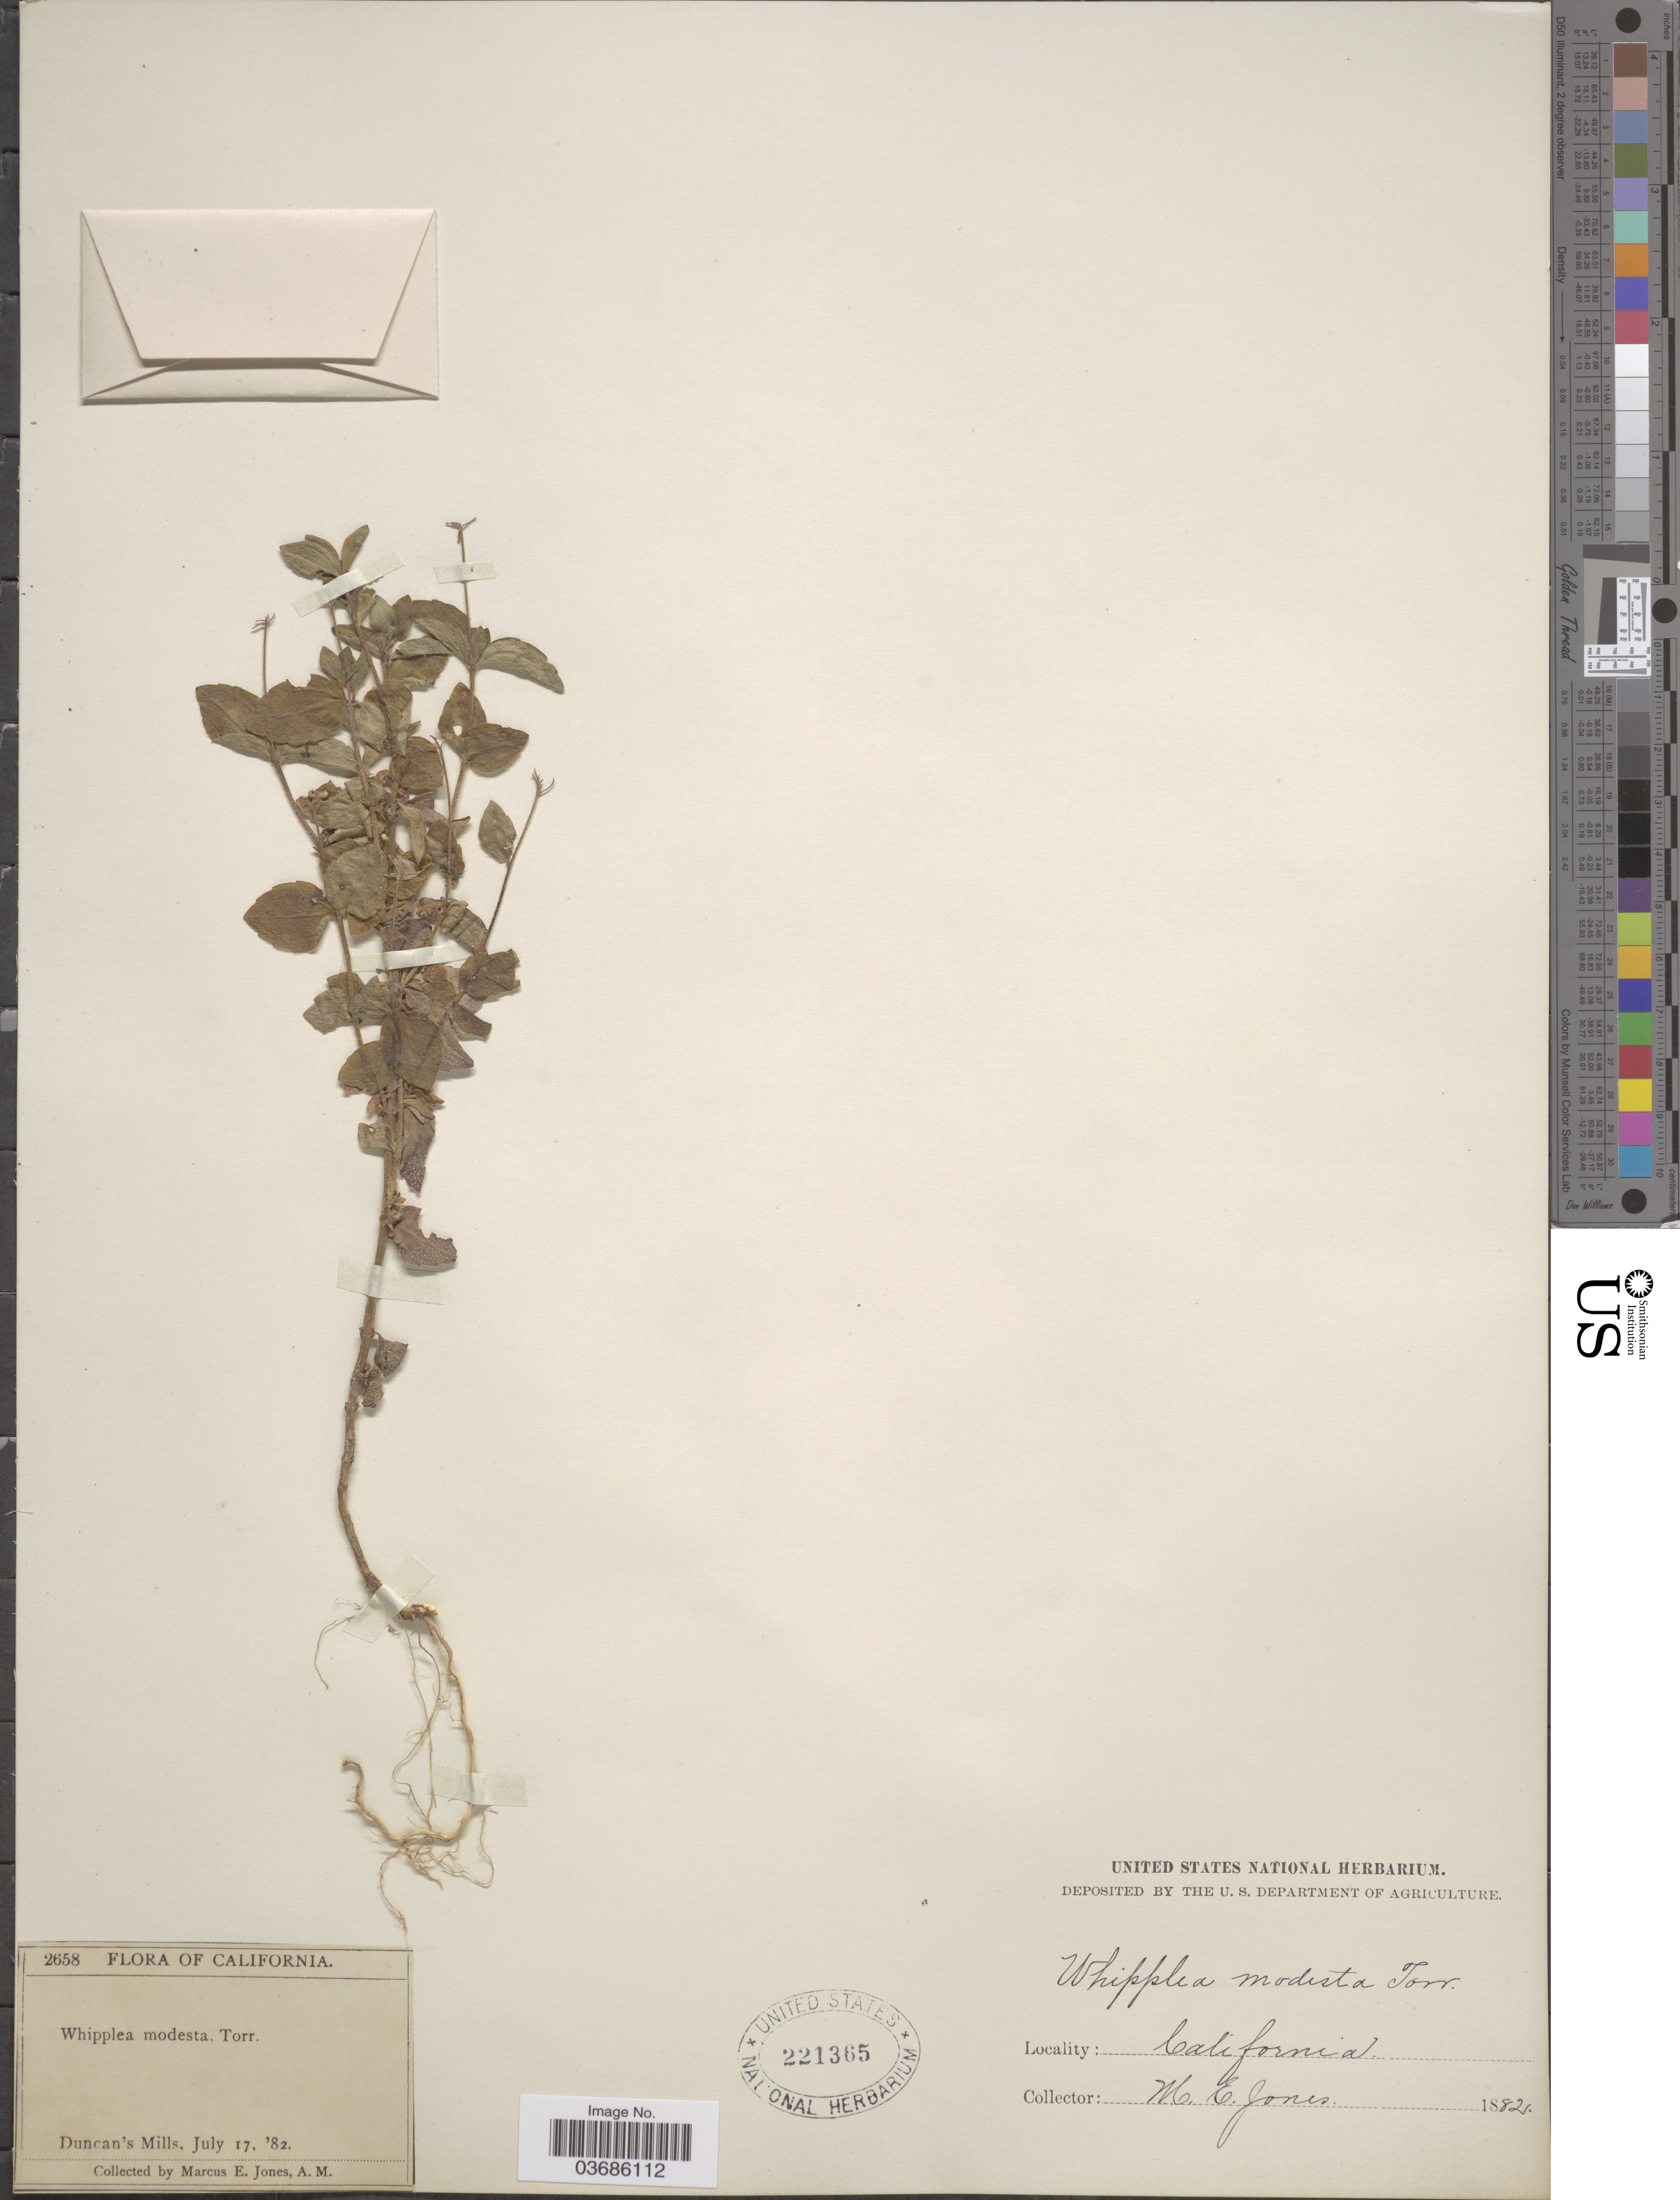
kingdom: Plantae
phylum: Tracheophyta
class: Magnoliopsida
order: Cornales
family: Hydrangeaceae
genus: Whipplea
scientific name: Whipplea modesta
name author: Torr.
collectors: M. E. Jones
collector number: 2658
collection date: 1882-07-17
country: United States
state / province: California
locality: Duncan's Mills.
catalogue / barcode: US 221365